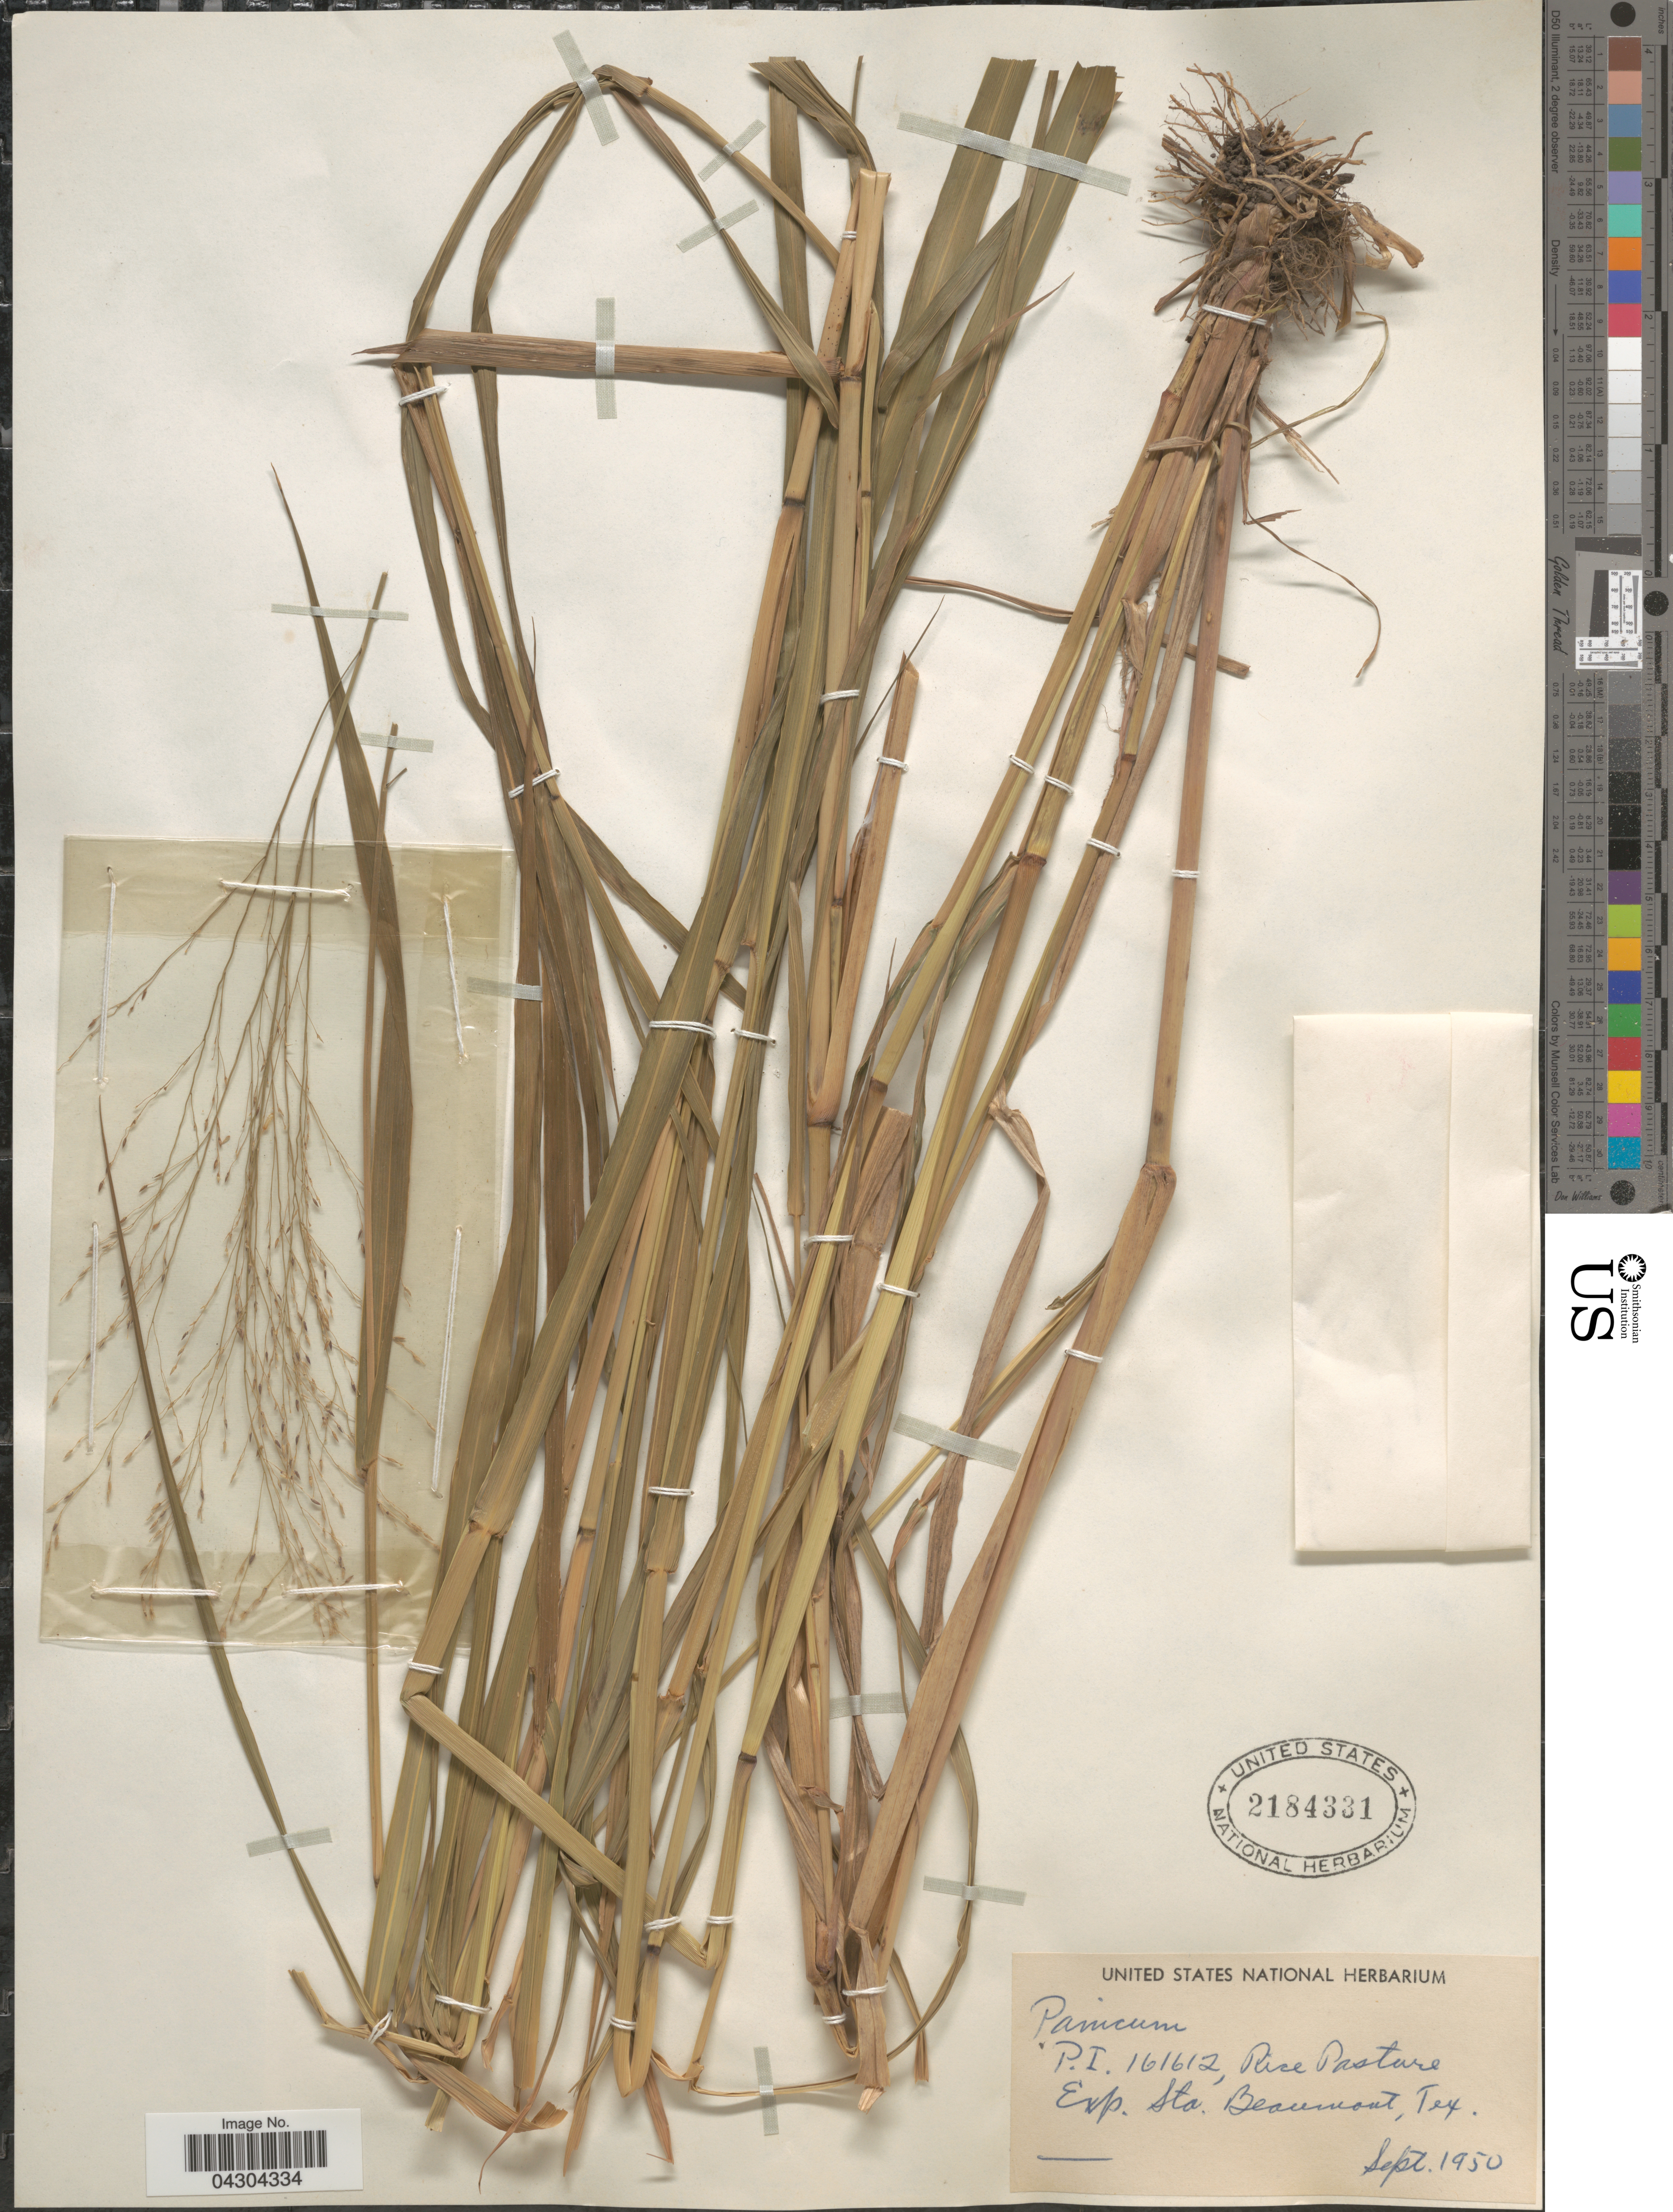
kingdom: Plantae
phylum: Tracheophyta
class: Liliopsida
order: Poales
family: Poaceae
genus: Panicum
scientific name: Panicum sp.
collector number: P.I.161612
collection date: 1950-09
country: United States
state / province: Texas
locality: Rice Pasture Exp. Sta. Beaumont.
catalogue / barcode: US 2184331